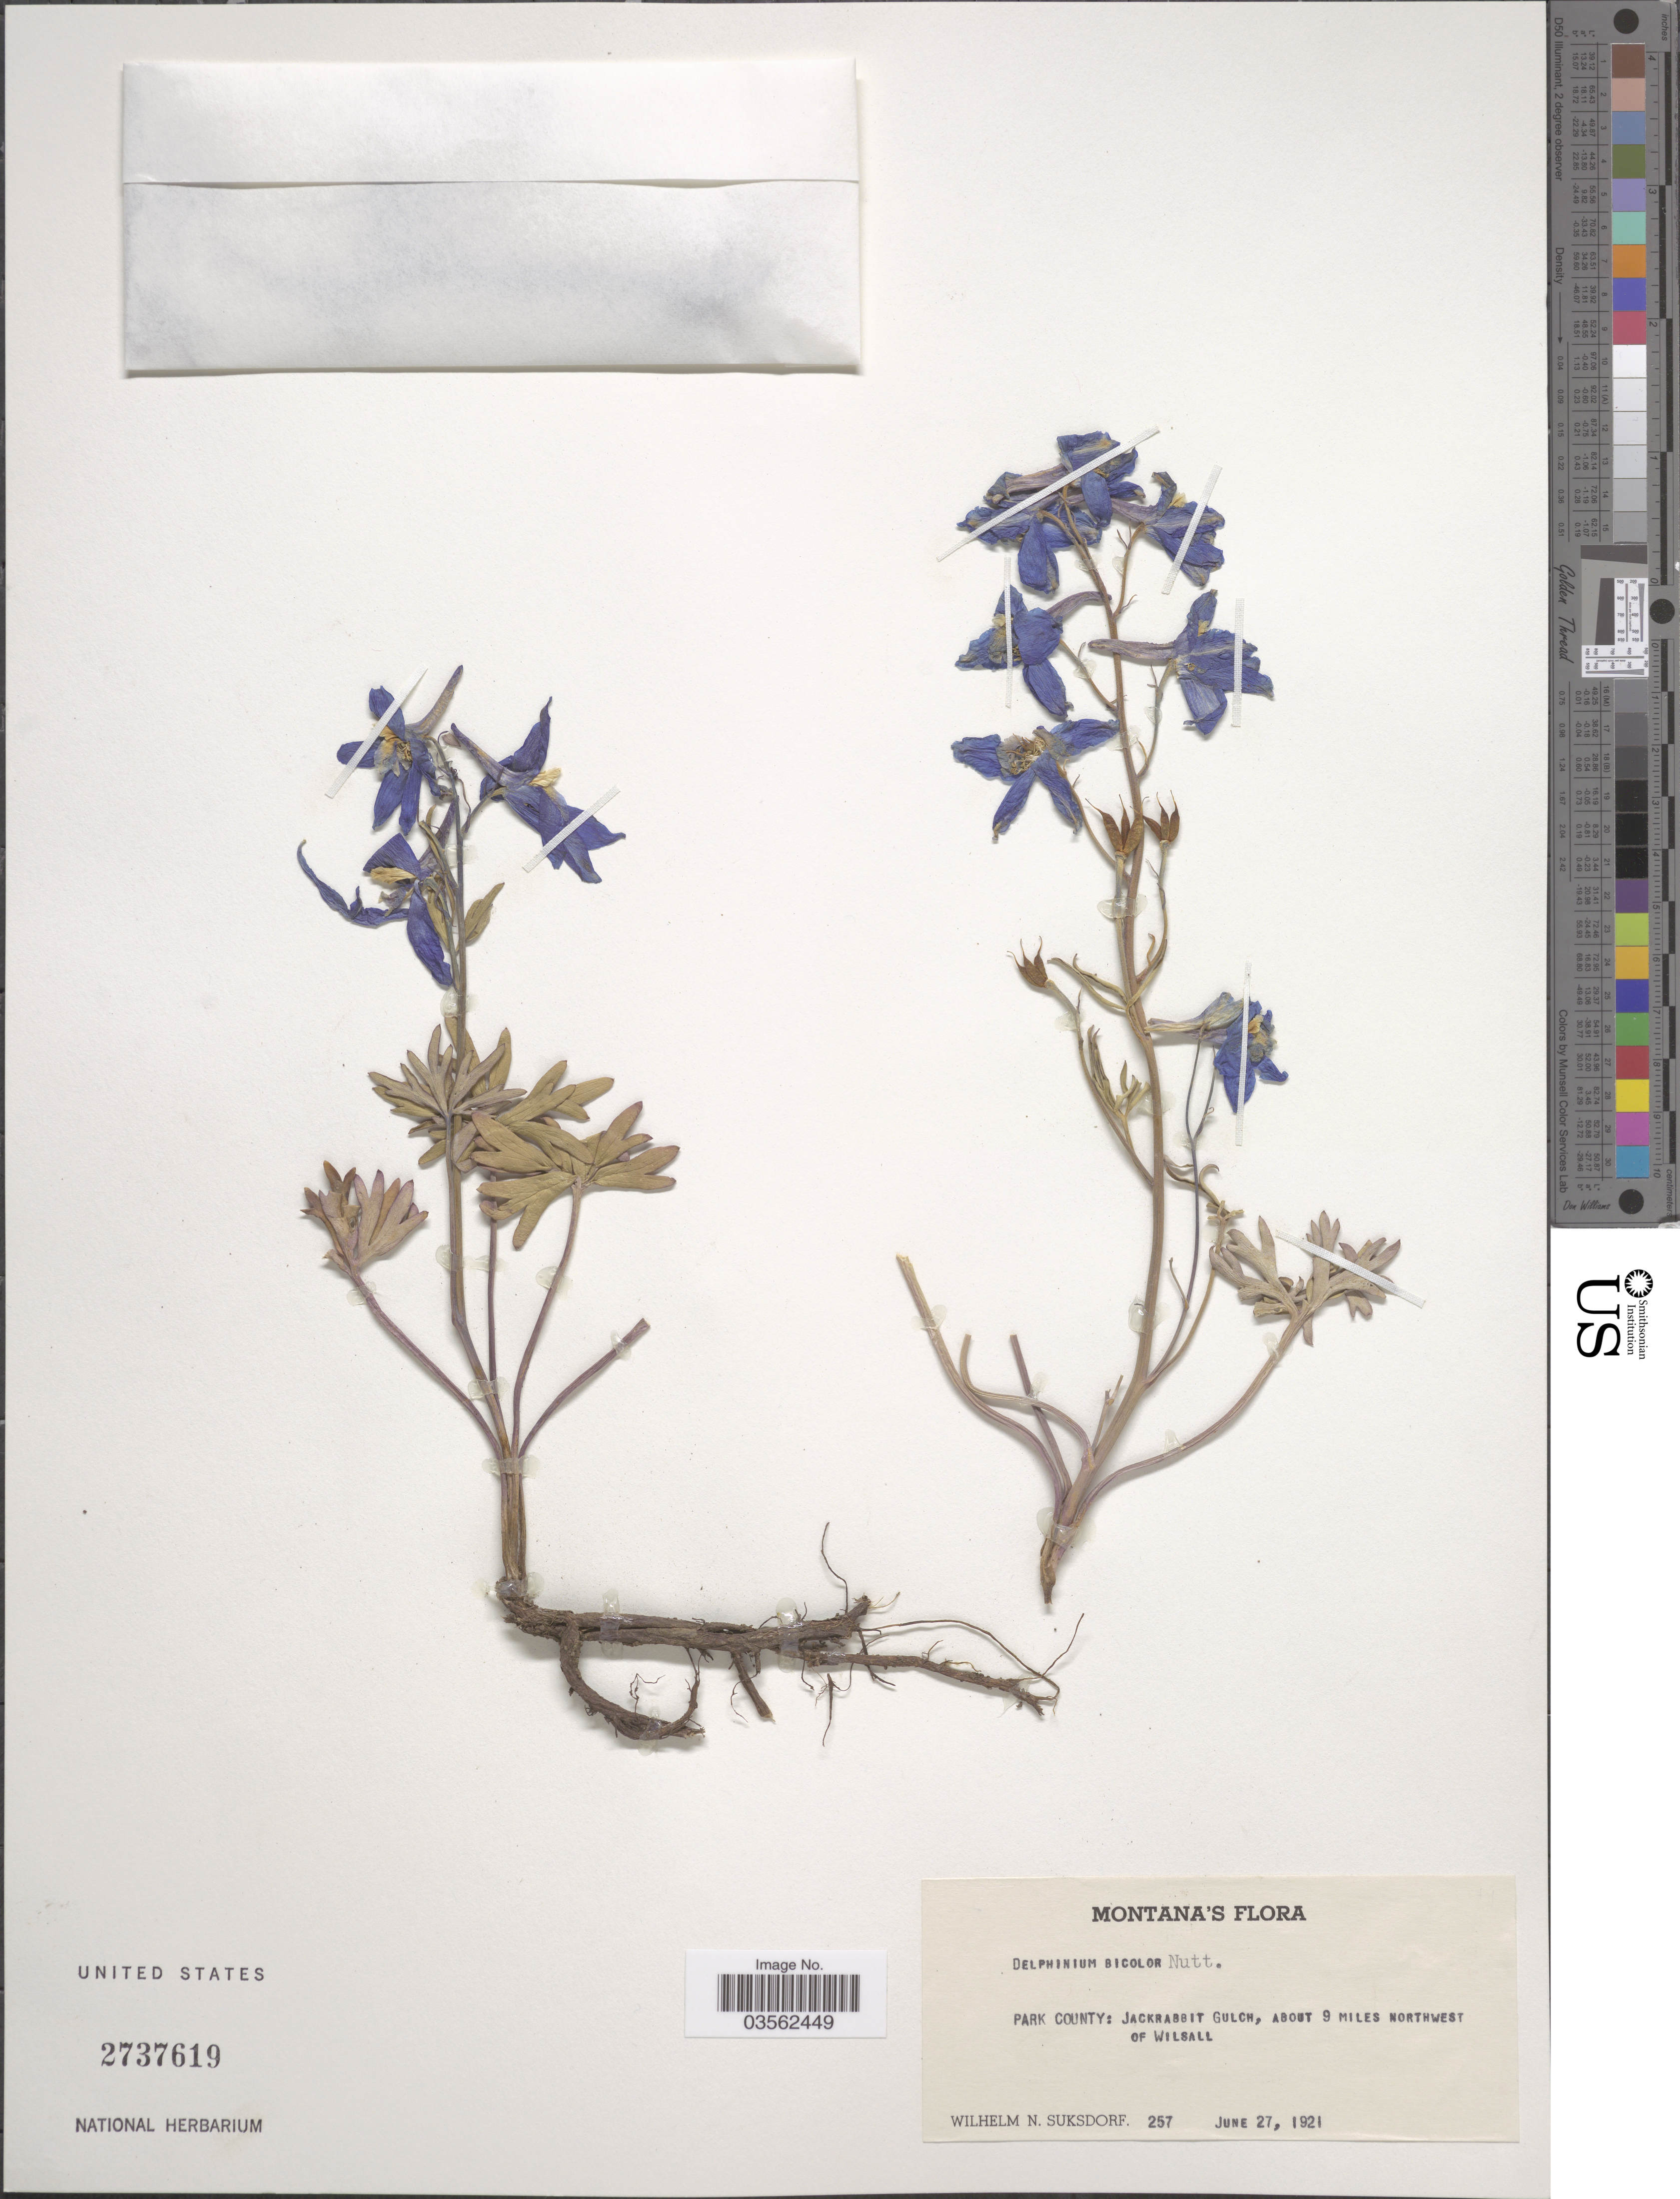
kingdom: Plantae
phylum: Tracheophyta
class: Magnoliopsida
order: Ranunculales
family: Ranunculaceae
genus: Delphinium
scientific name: Delphinium bicolor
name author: Nutt.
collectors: W. N. Suksdorf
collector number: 257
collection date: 1921-06-27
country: United States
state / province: Montana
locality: Park County: Jackrabbit Gulch, about 9 miles northwest of Wilsall.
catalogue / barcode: US 2737619